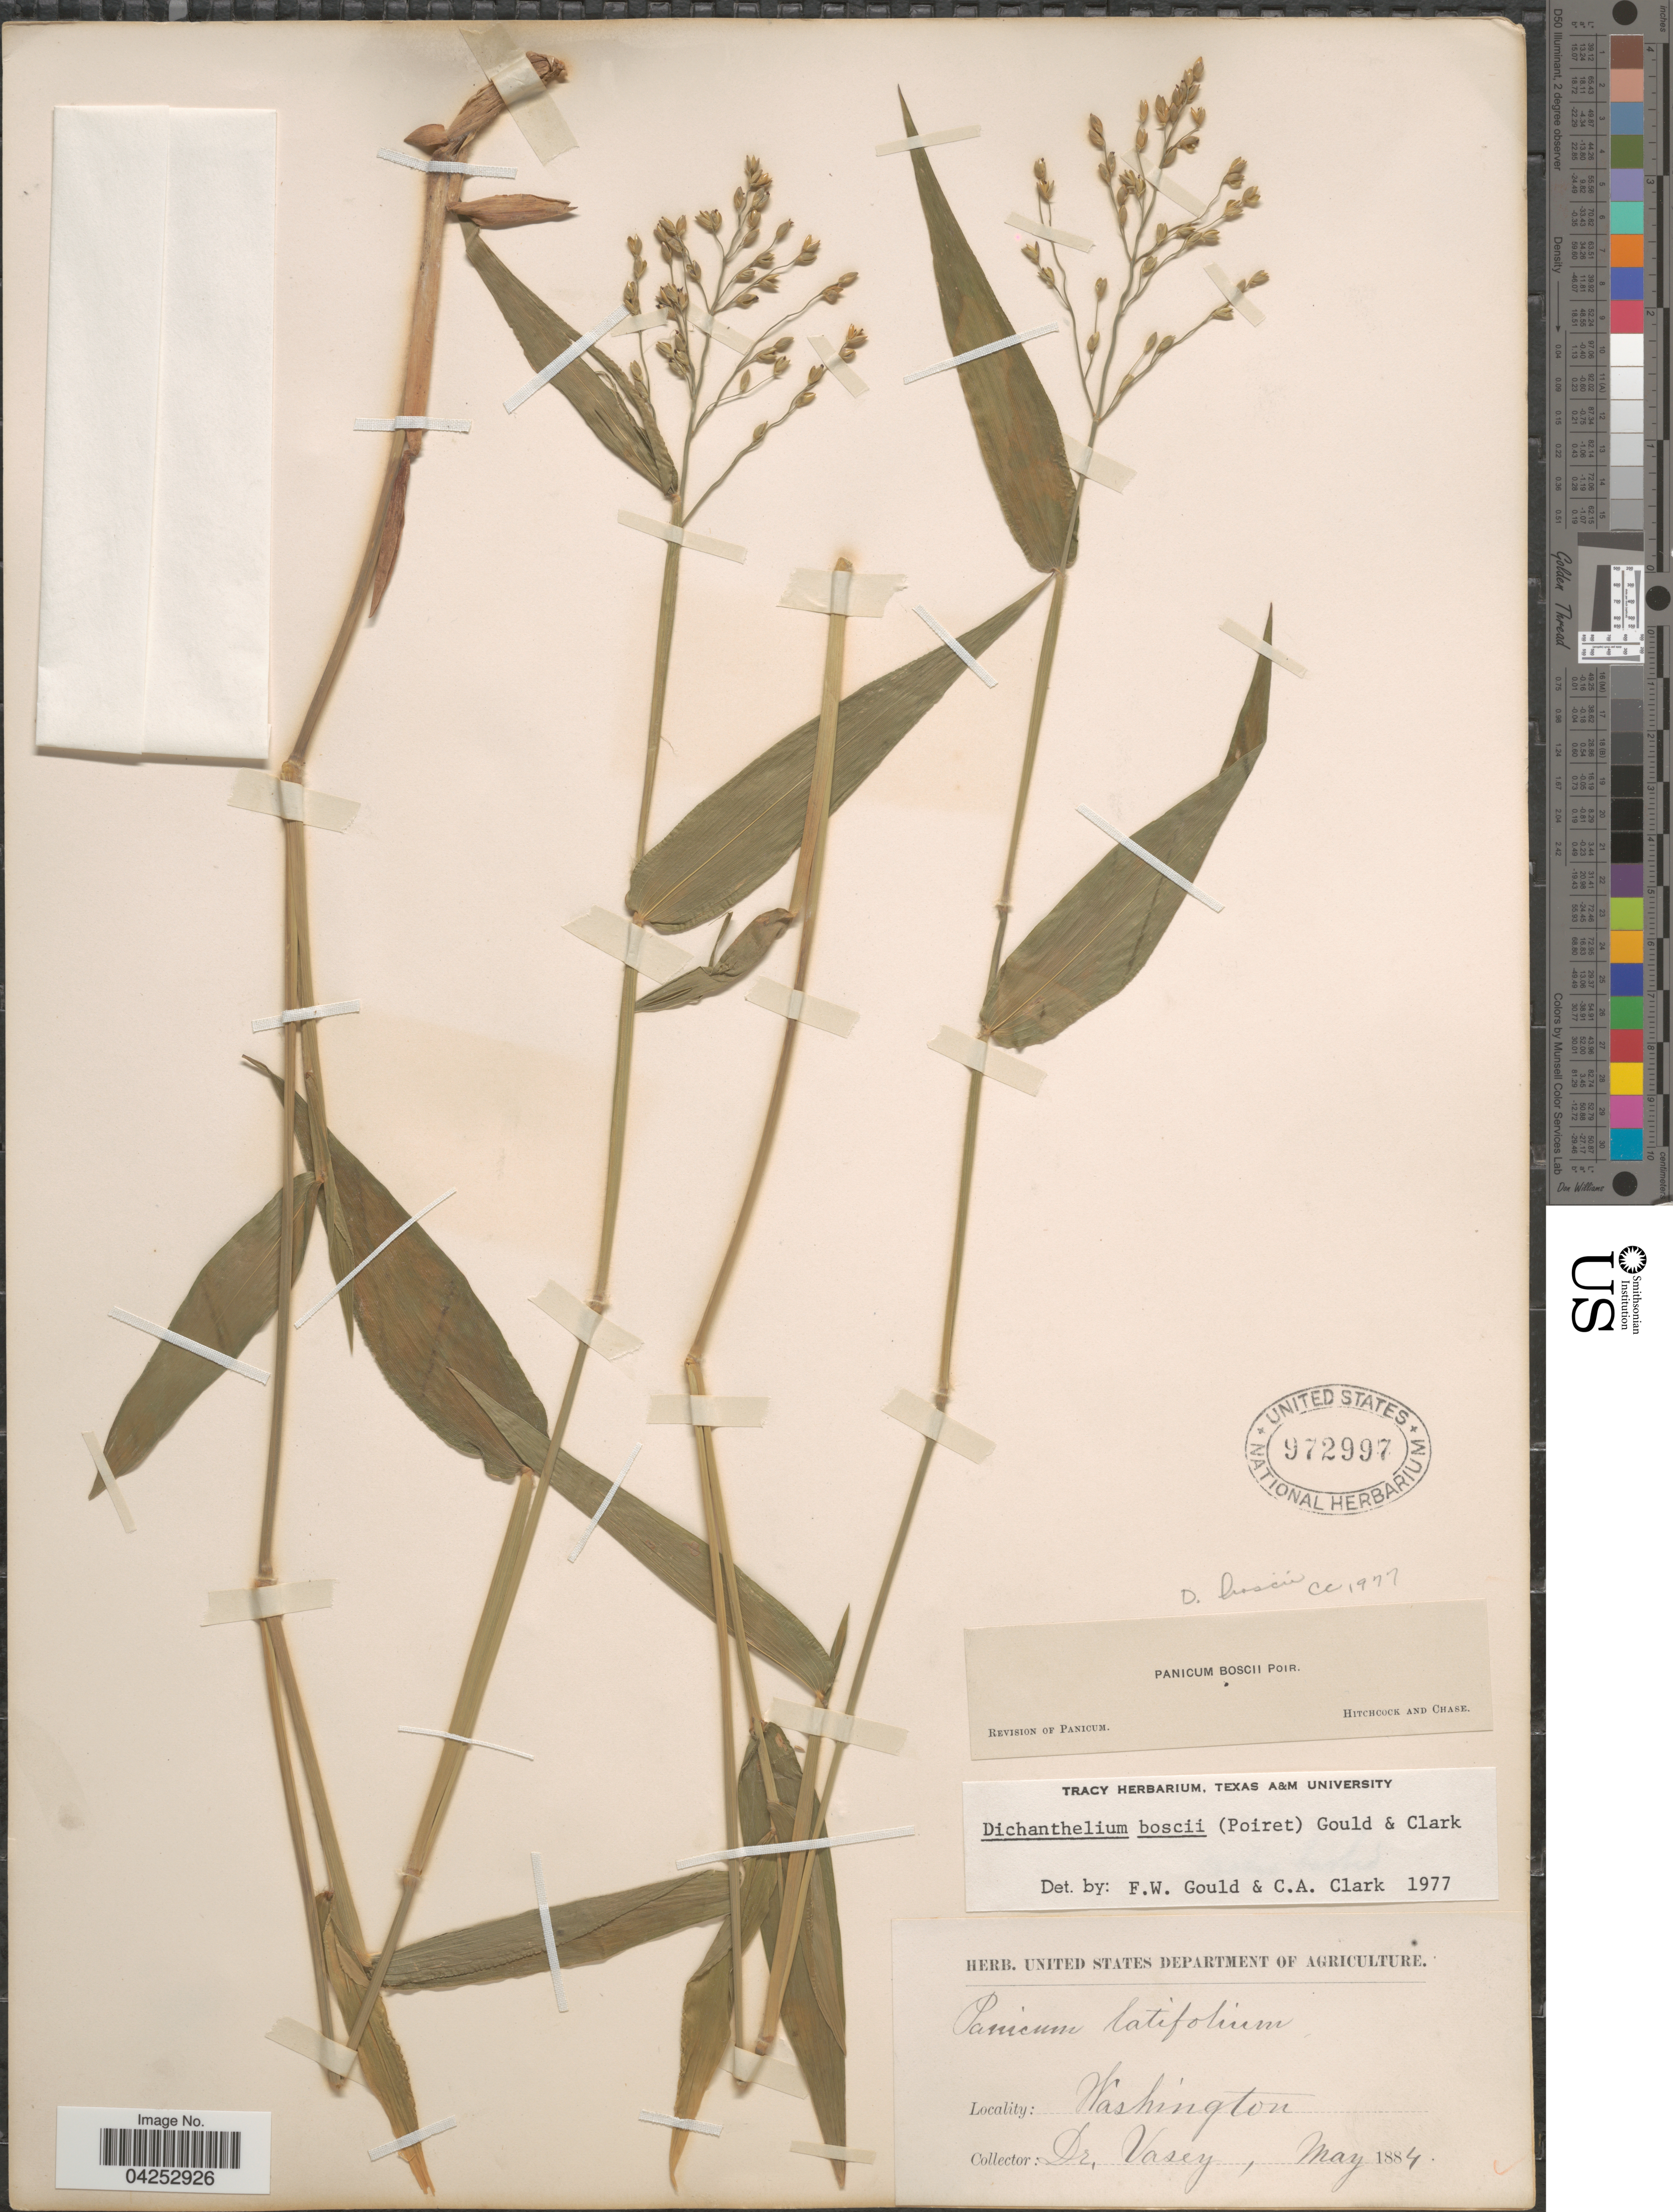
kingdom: Plantae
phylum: Tracheophyta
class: Liliopsida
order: Poales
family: Poaceae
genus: Dichanthelium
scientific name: Dichanthelium boscii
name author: (Poir.) Gould & C.A. Clark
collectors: Vasey, --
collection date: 1884-05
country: United States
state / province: Washington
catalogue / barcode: US 972997